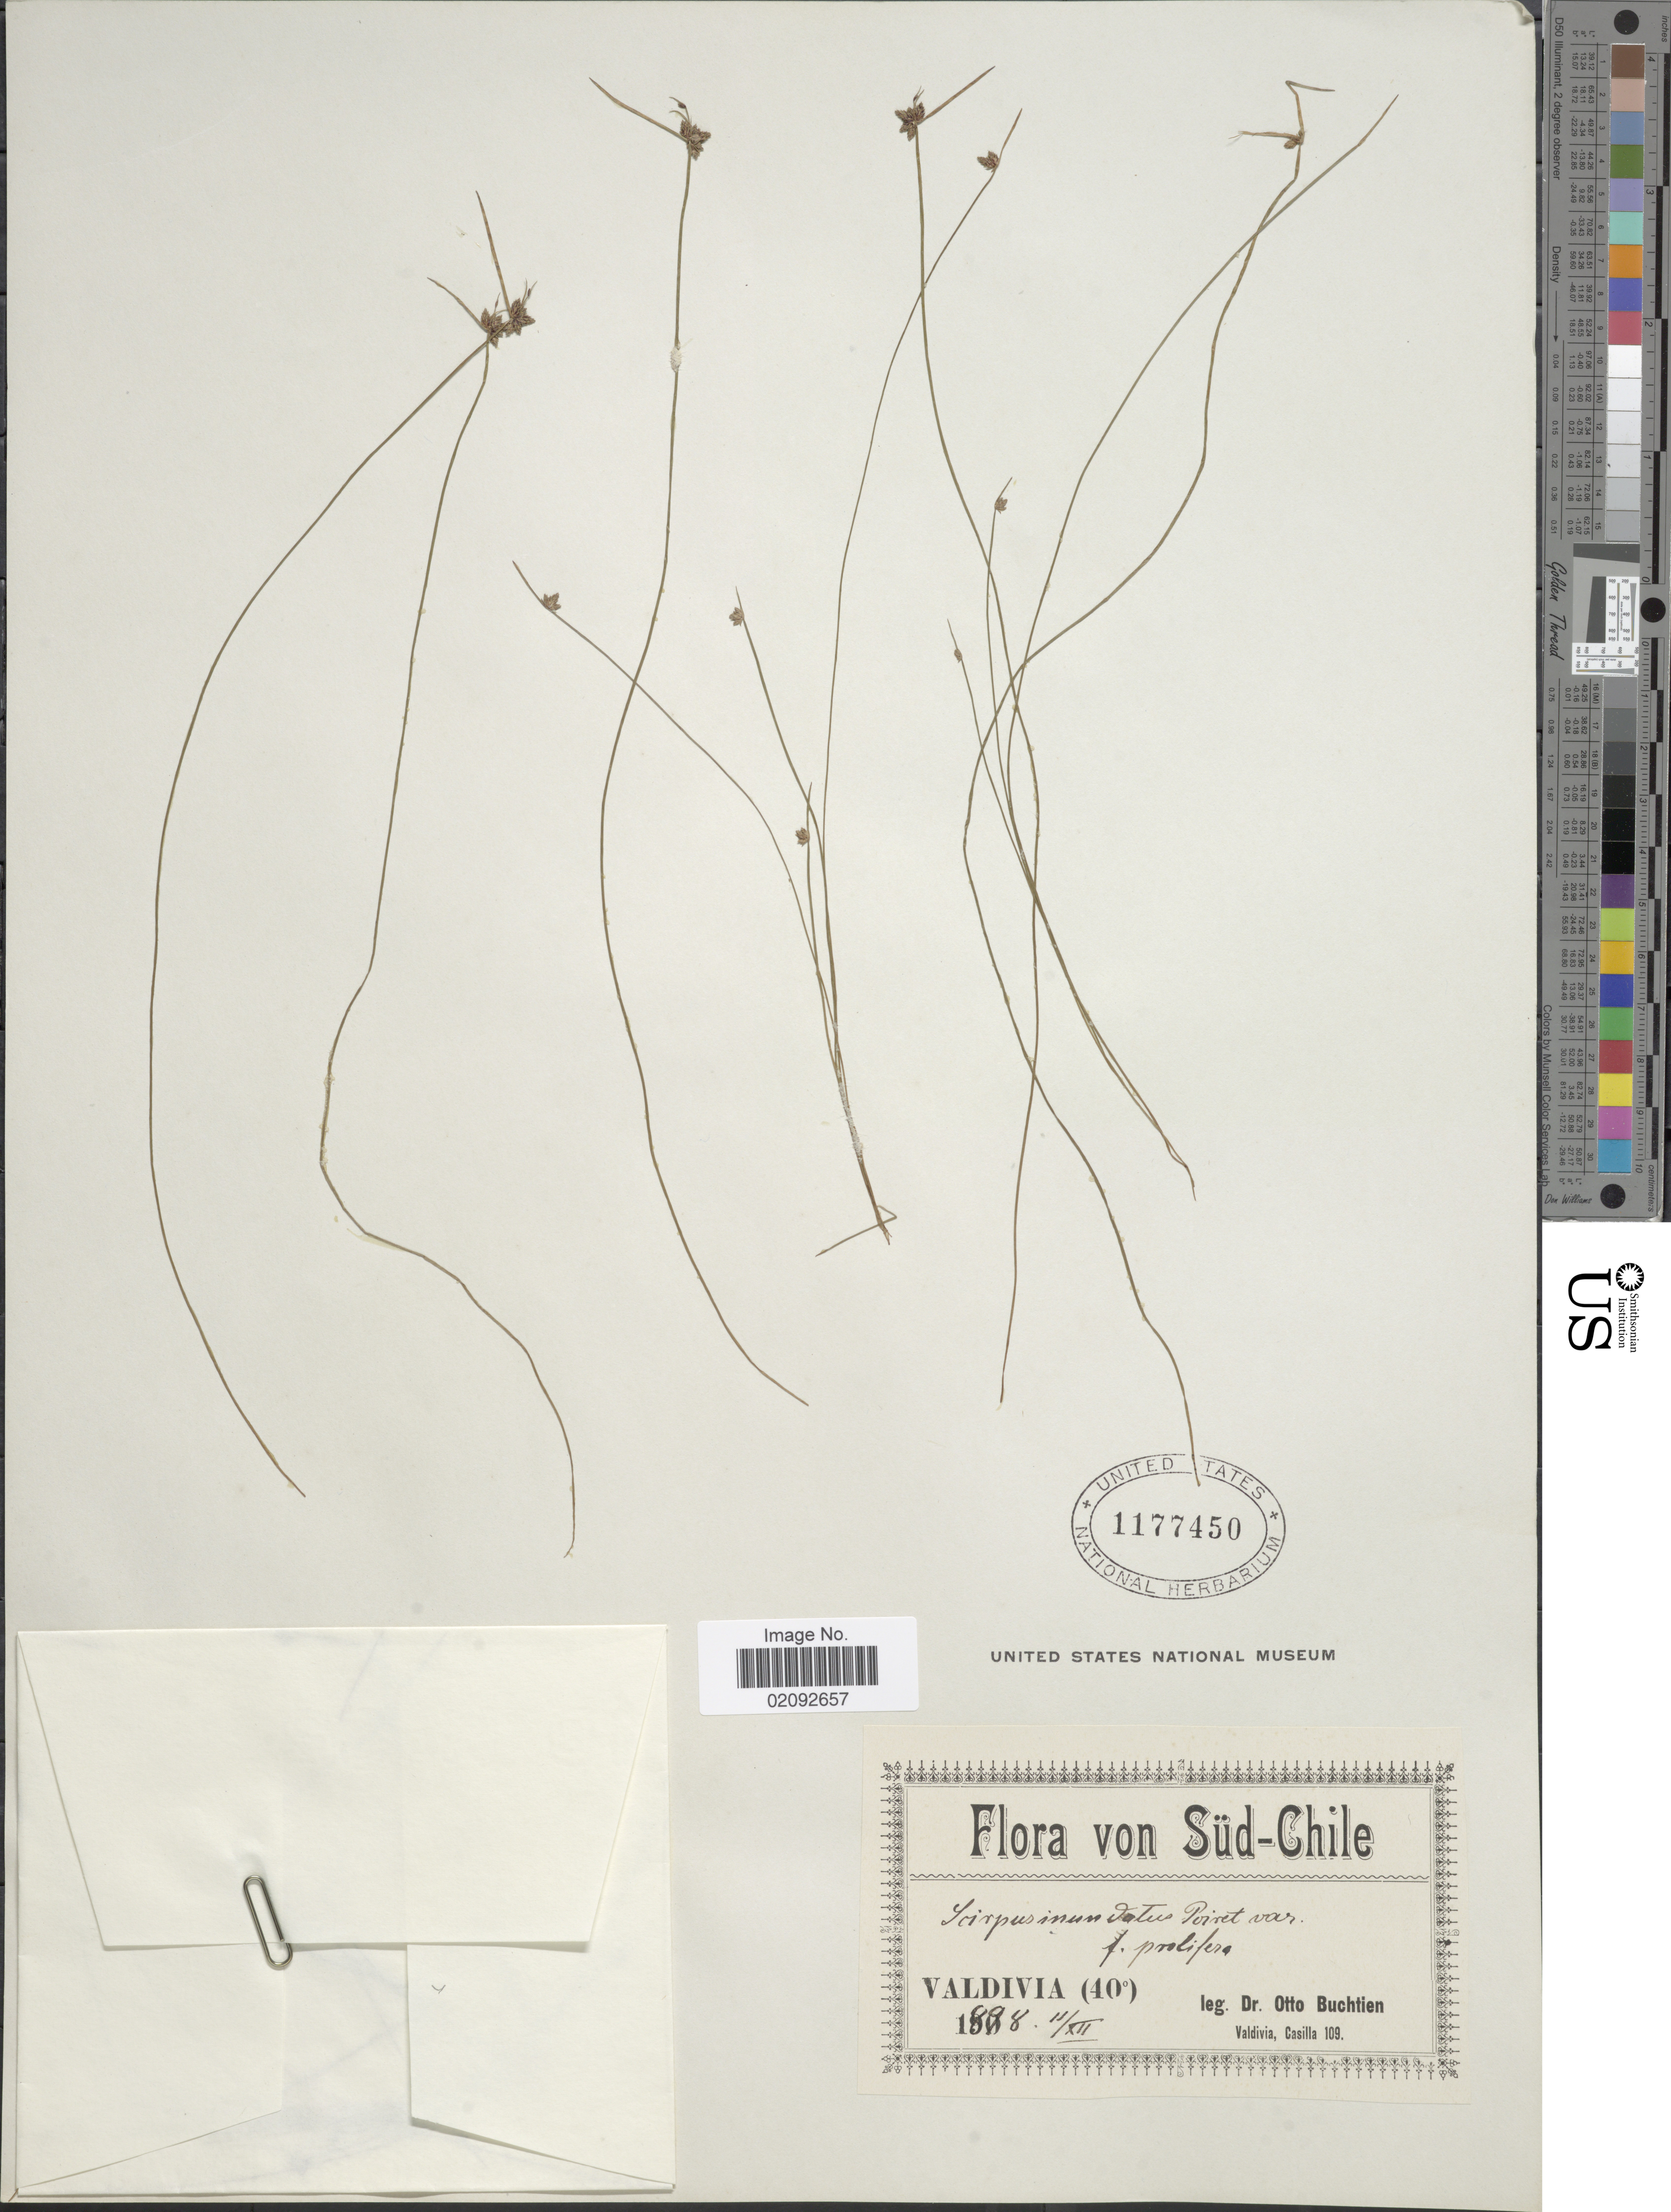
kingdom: Plantae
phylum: Tracheophyta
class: Liliopsida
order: Poales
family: Cyperaceae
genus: Isolepis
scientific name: Isolepis nigricans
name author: Kunth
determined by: Strong, Mark T., (BOT), Smithsonian Institution - National Museum of Natural History (UNITED STATES)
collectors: O. Buchtien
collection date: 1898-12-11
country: Chile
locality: Sud-Chile, Valdiva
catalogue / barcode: US 1177450